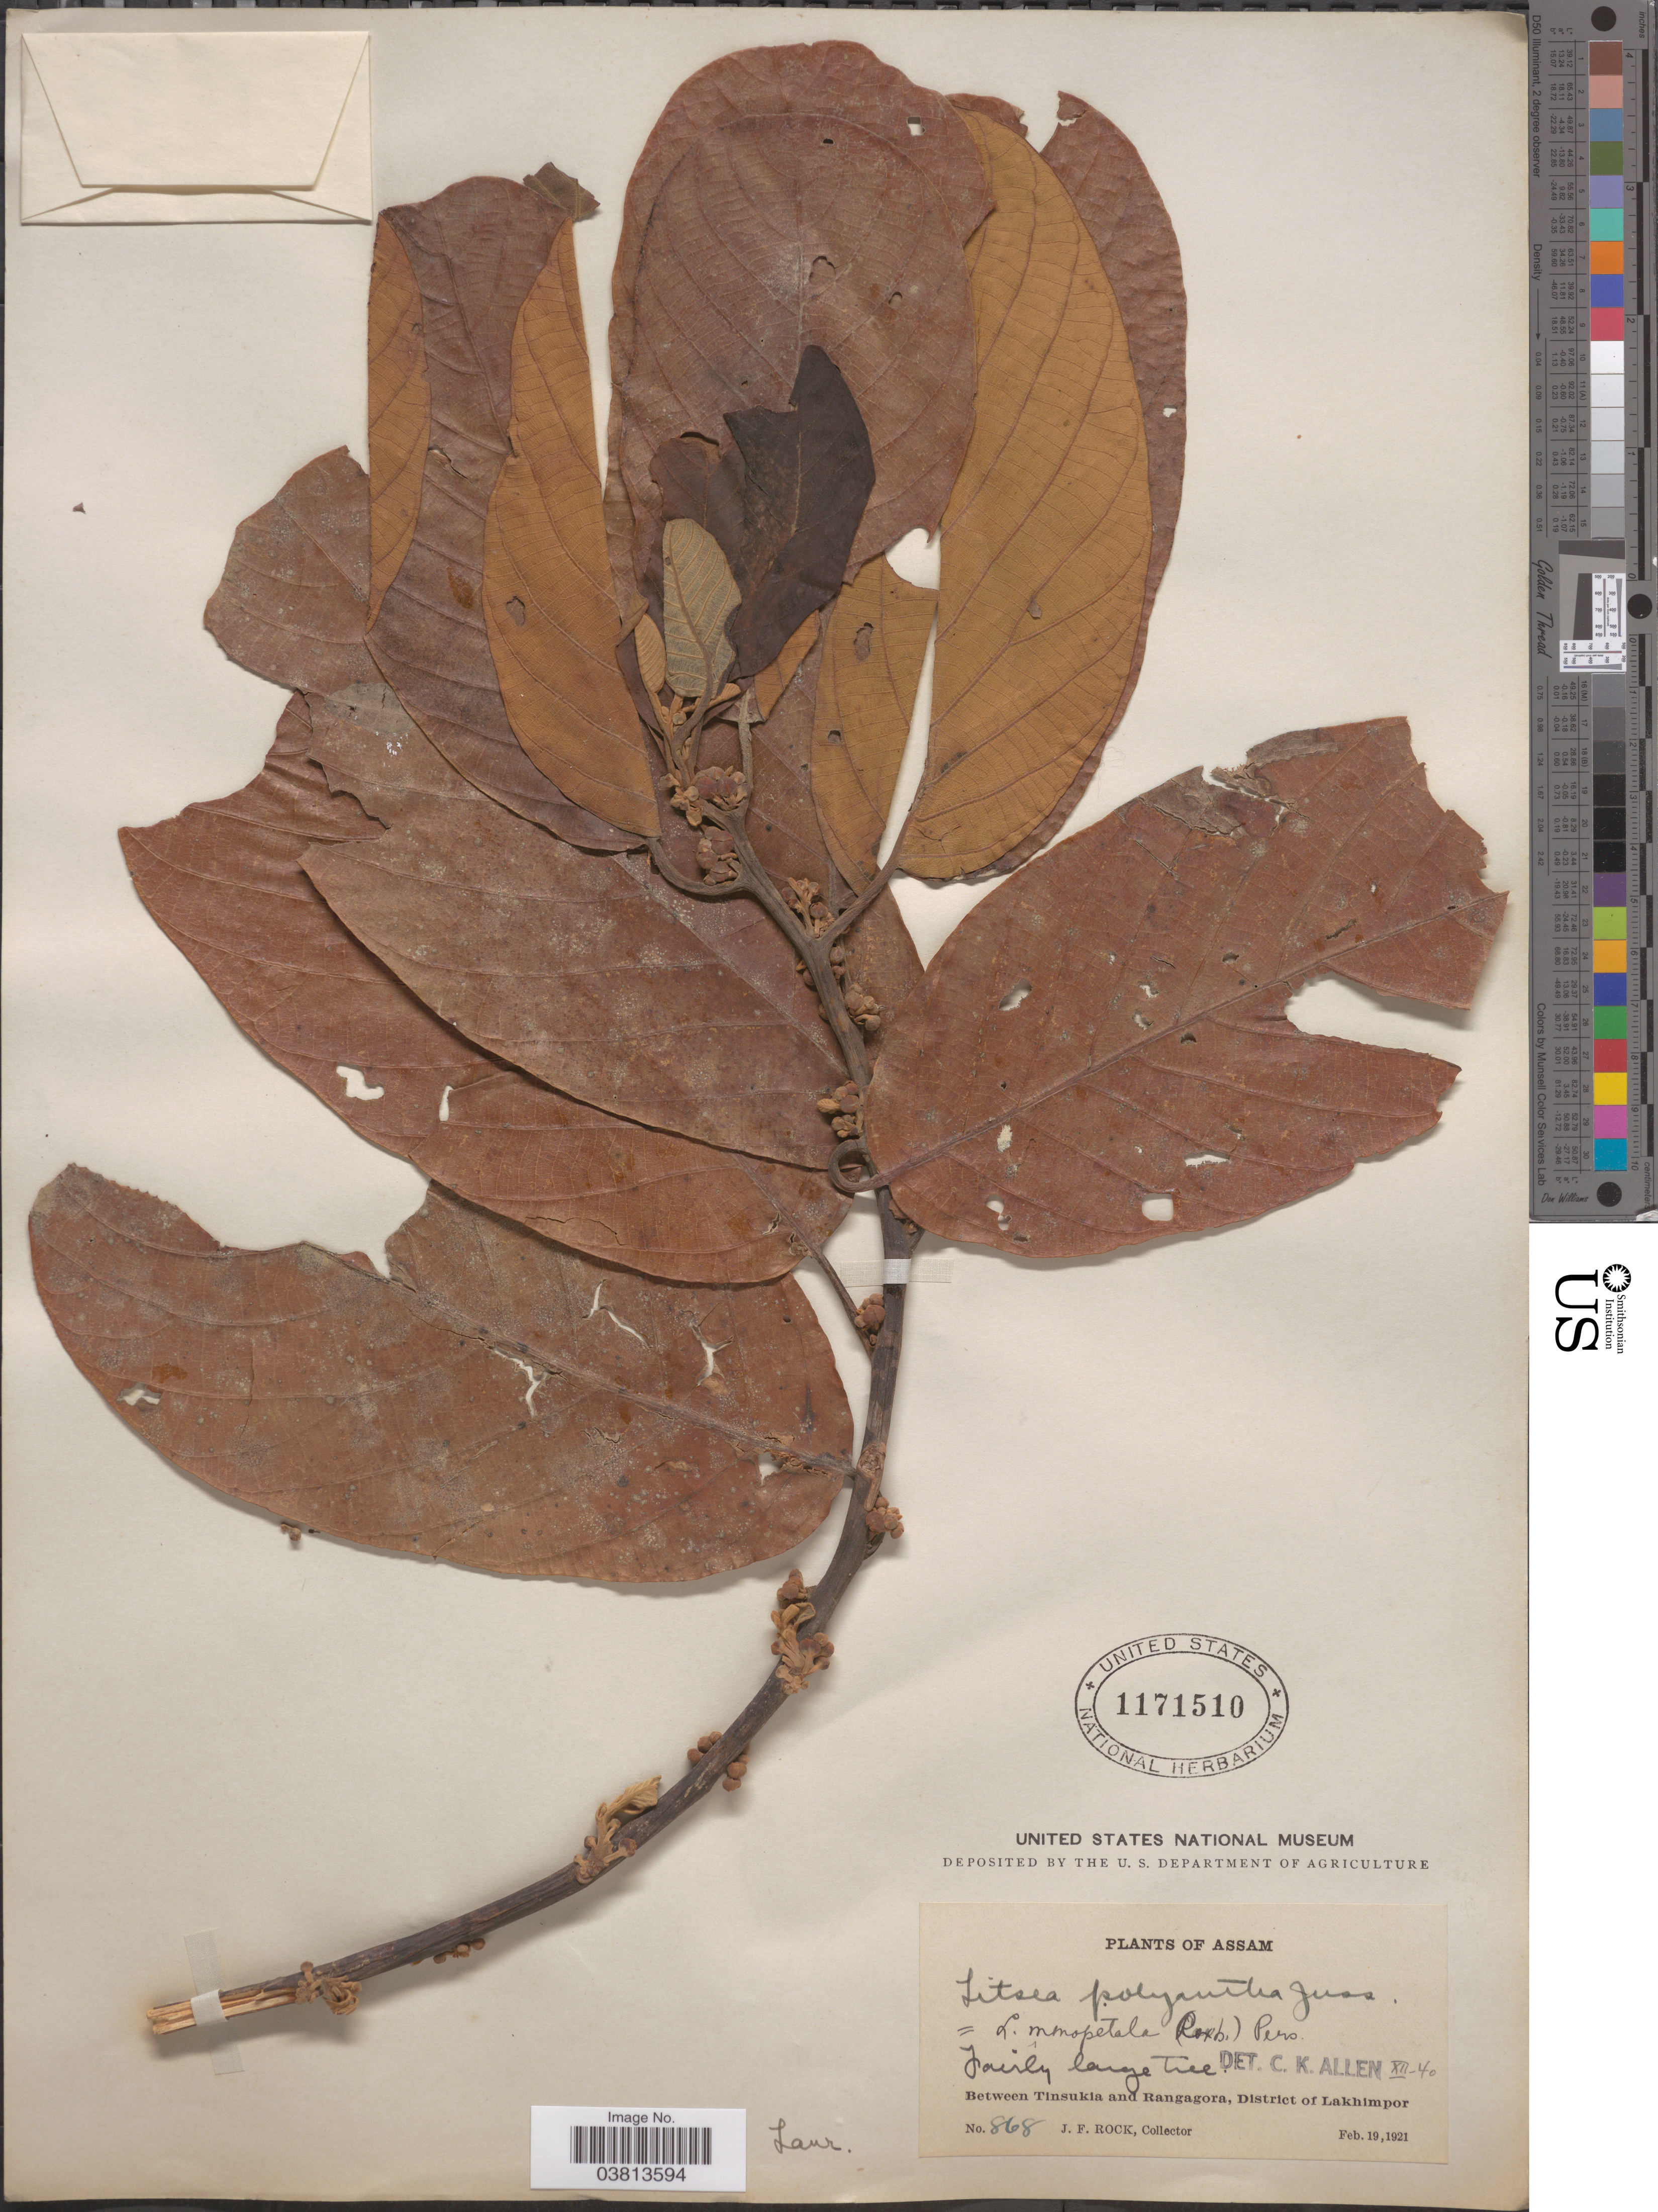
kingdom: Plantae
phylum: Tracheophyta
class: Magnoliopsida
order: Laurales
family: Lauraceae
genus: Litsea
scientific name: Litsea monopetala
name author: (Roxb.) Pers.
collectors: J. Rock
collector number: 868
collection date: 1921-02-19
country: India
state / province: Assam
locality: Between Tinsukia and Rangagora, District of Lakhimpor.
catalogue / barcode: US 1171510